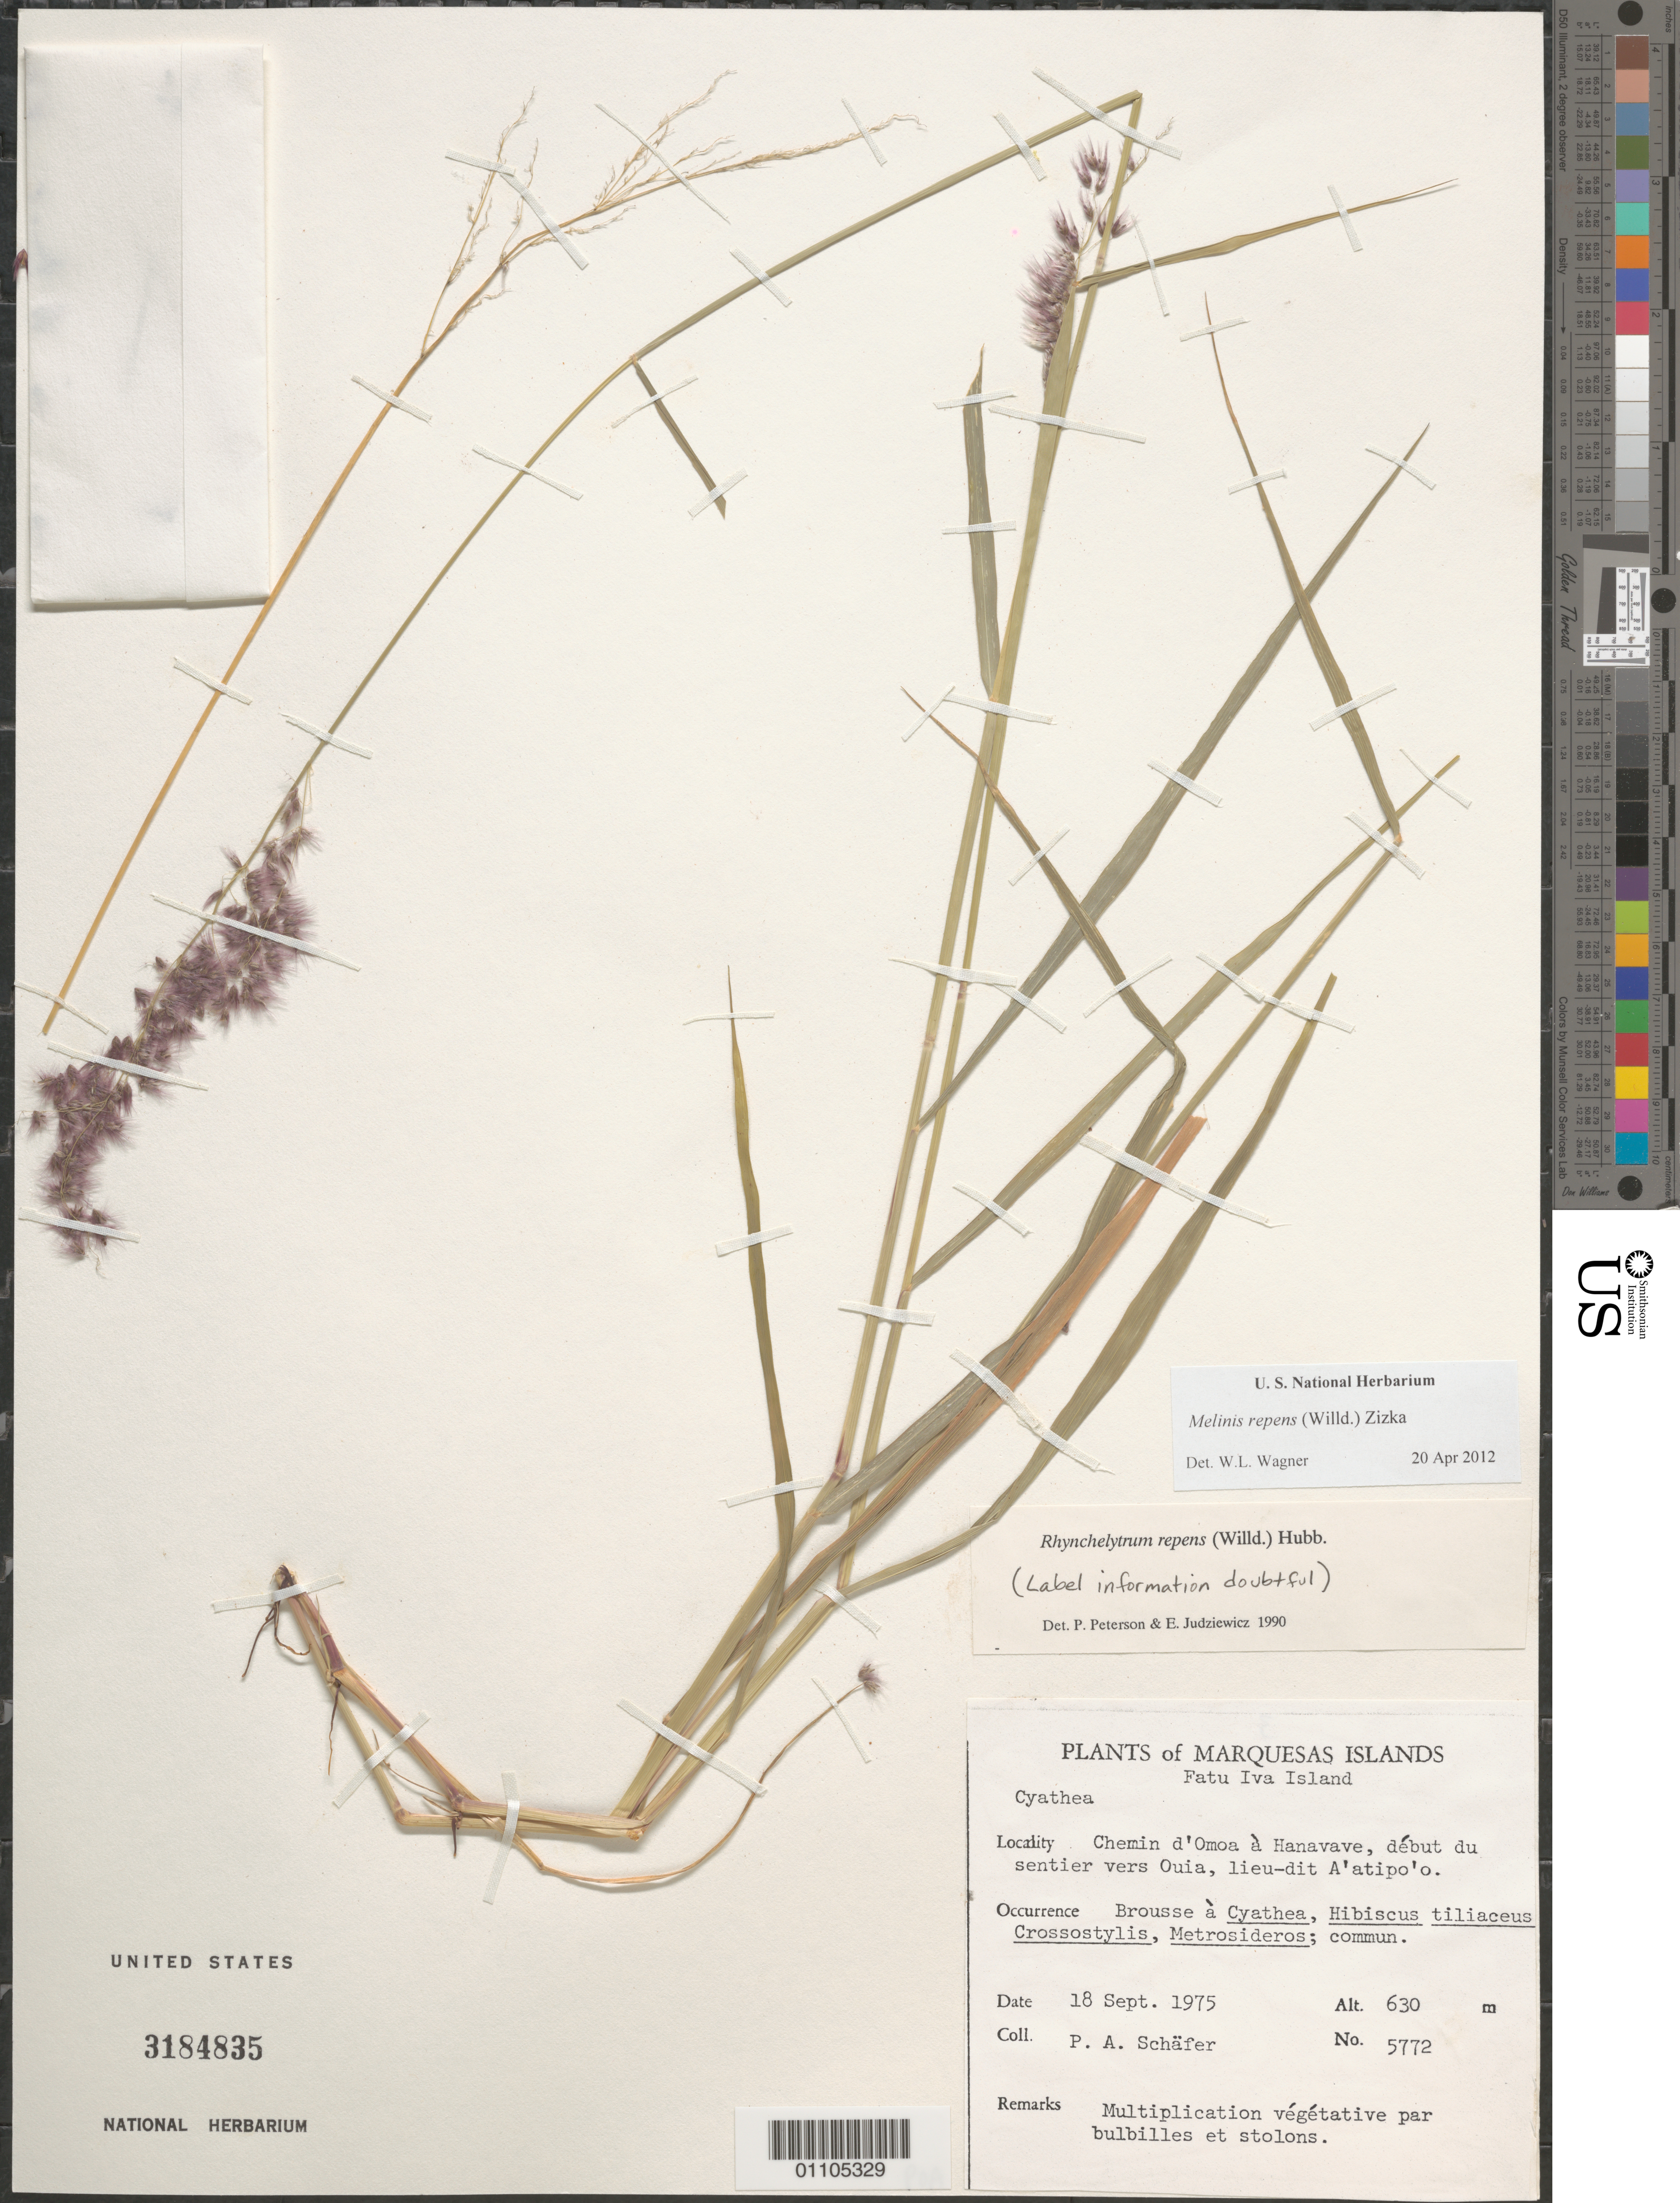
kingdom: Plantae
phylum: Tracheophyta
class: Liliopsida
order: Poales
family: Poaceae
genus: Melinis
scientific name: Melinis repens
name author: (Willd.) Zizka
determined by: Peterson, P. M.; Judziewicz, E. J.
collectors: P. A. Schäfer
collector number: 5772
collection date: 1975-09-18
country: French Polynesia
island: Fatu Hiva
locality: Chemin d'Omo'a à Hanavave, début du sentier vers Ouia, lieu-dit A'atipo'o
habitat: Brousse à Cyathea, Hibiscus tiliaceus, Crossostylis, Metrosideros; commun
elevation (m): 630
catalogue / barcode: US 3184835